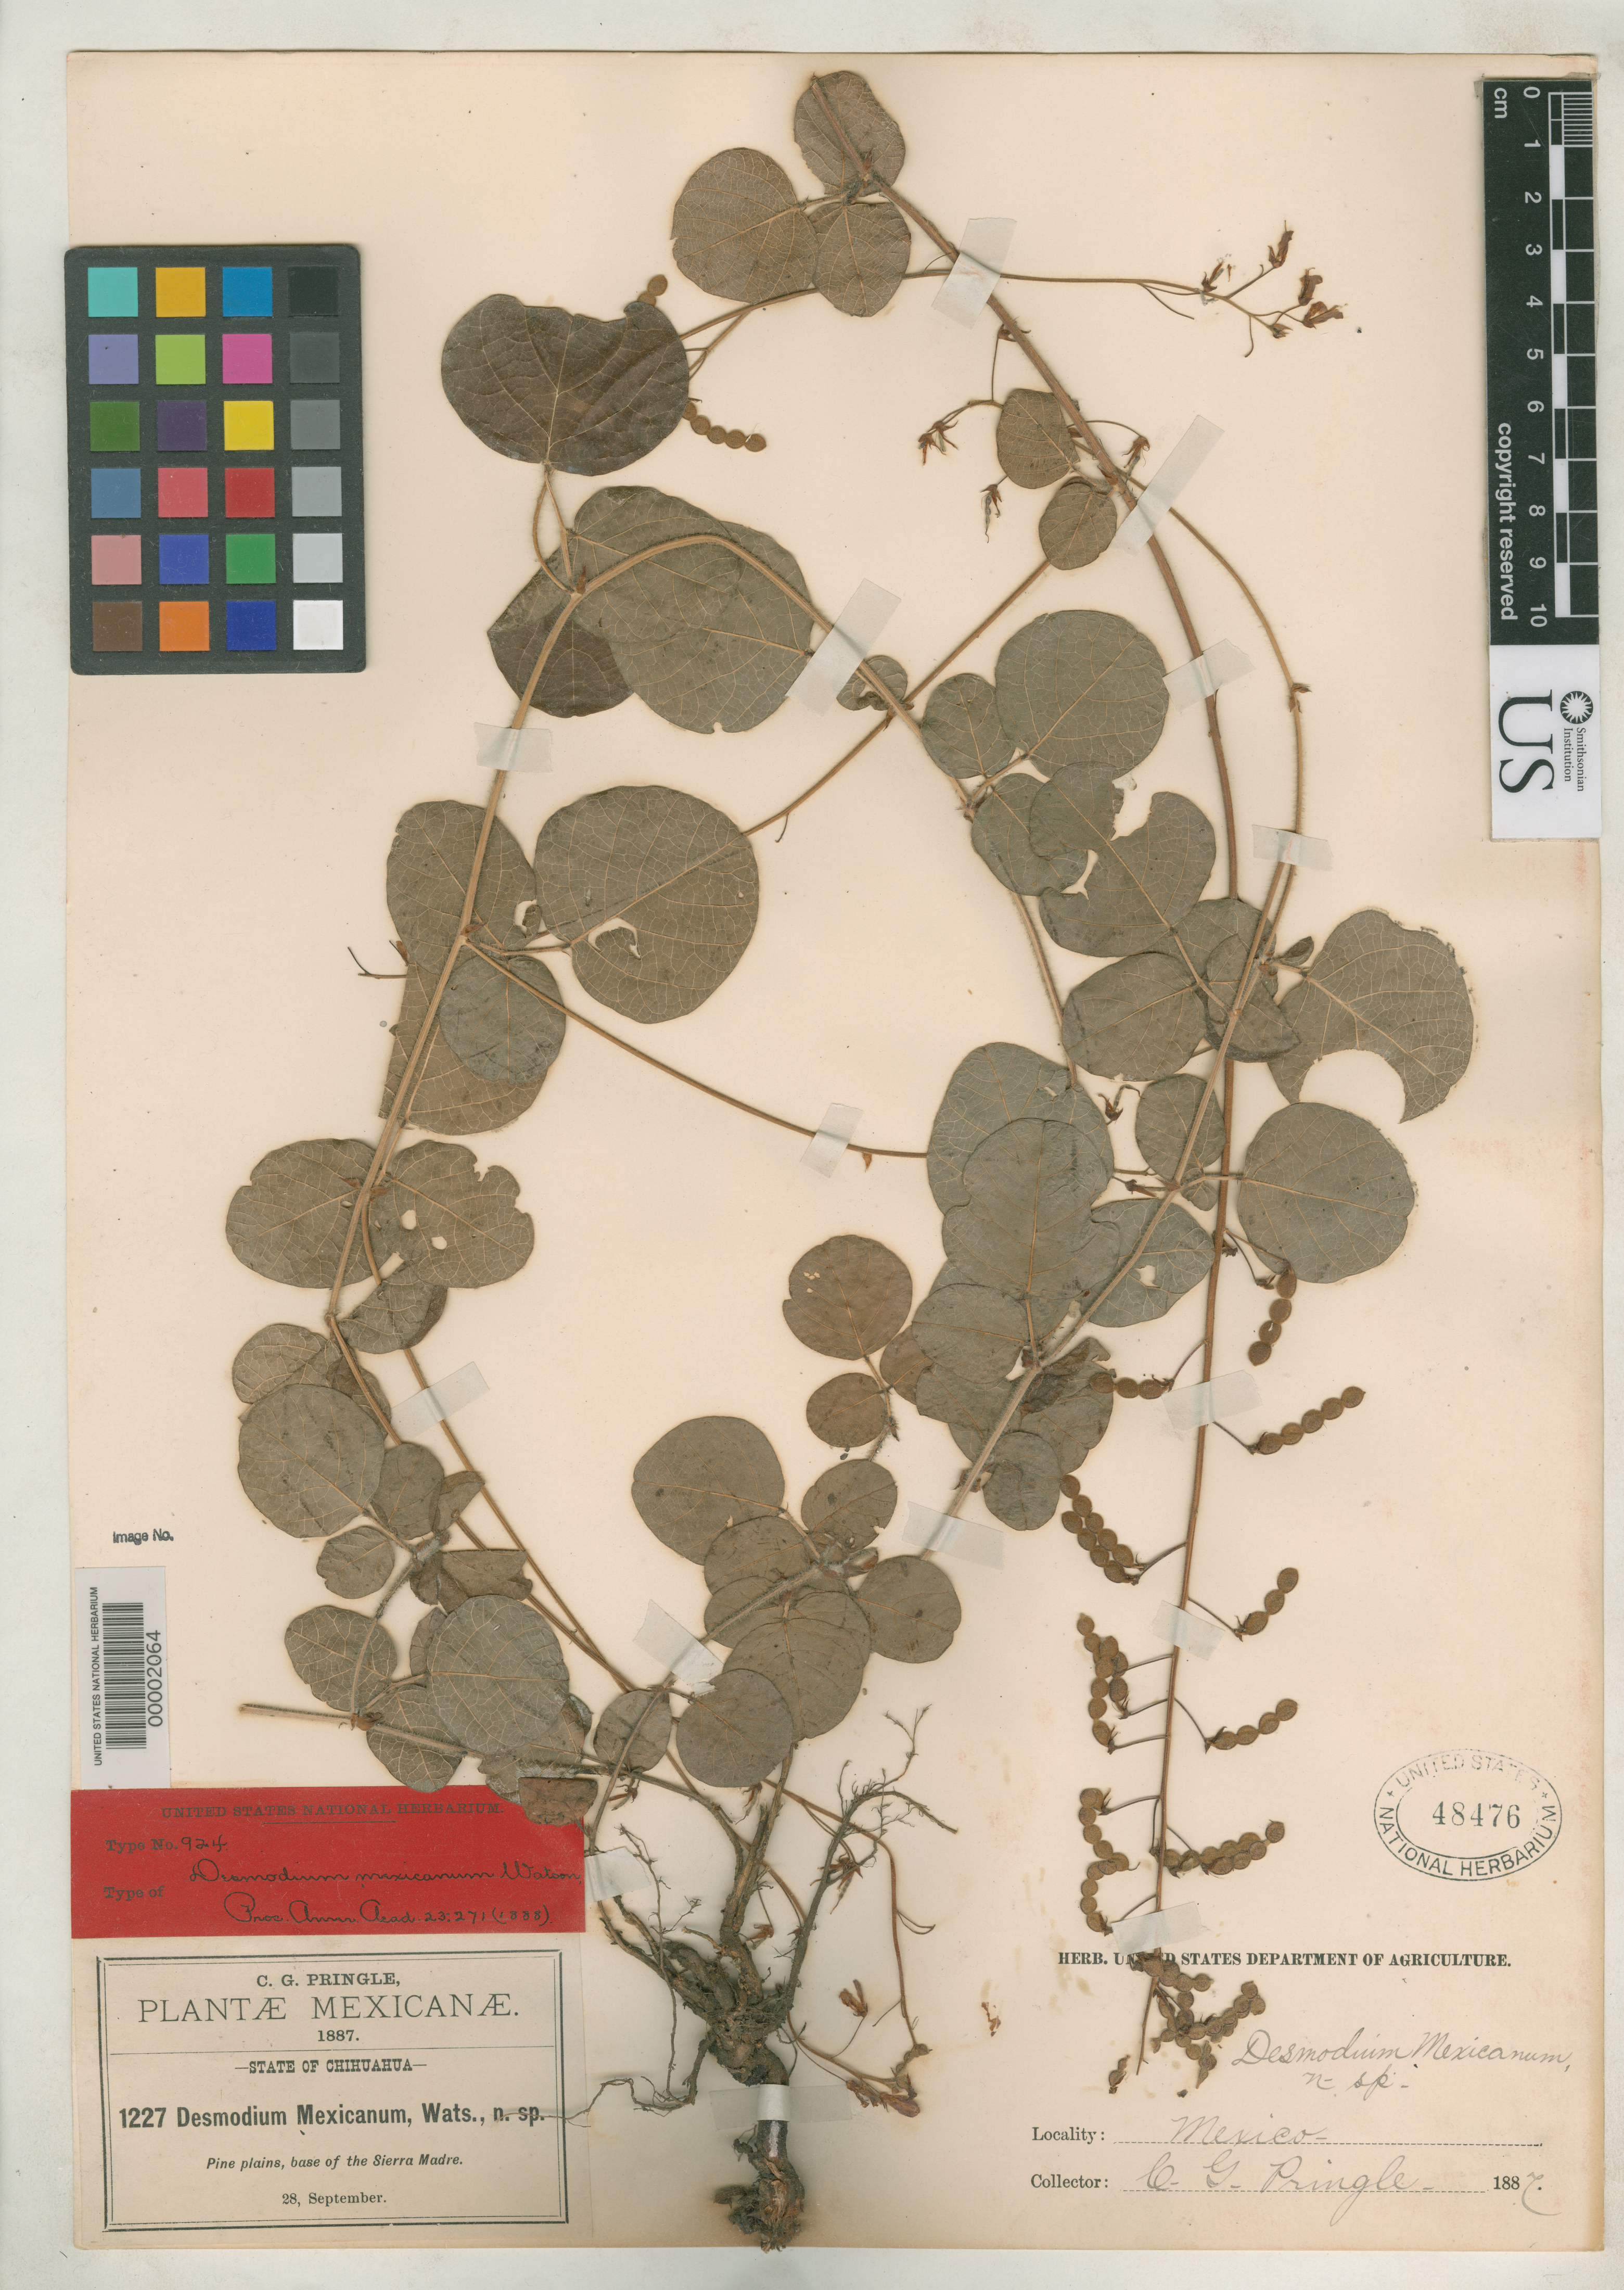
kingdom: Plantae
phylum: Tracheophyta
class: Magnoliopsida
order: Fabales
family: Fabaceae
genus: Desmodium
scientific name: Desmodium mexicanum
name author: S. Watson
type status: Isotype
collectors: C. G. Pringle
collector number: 1227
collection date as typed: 28 Sep 1887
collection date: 1887-09-28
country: Mexico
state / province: Chihuahua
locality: Base of Sierra Madre.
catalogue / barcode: US 48476